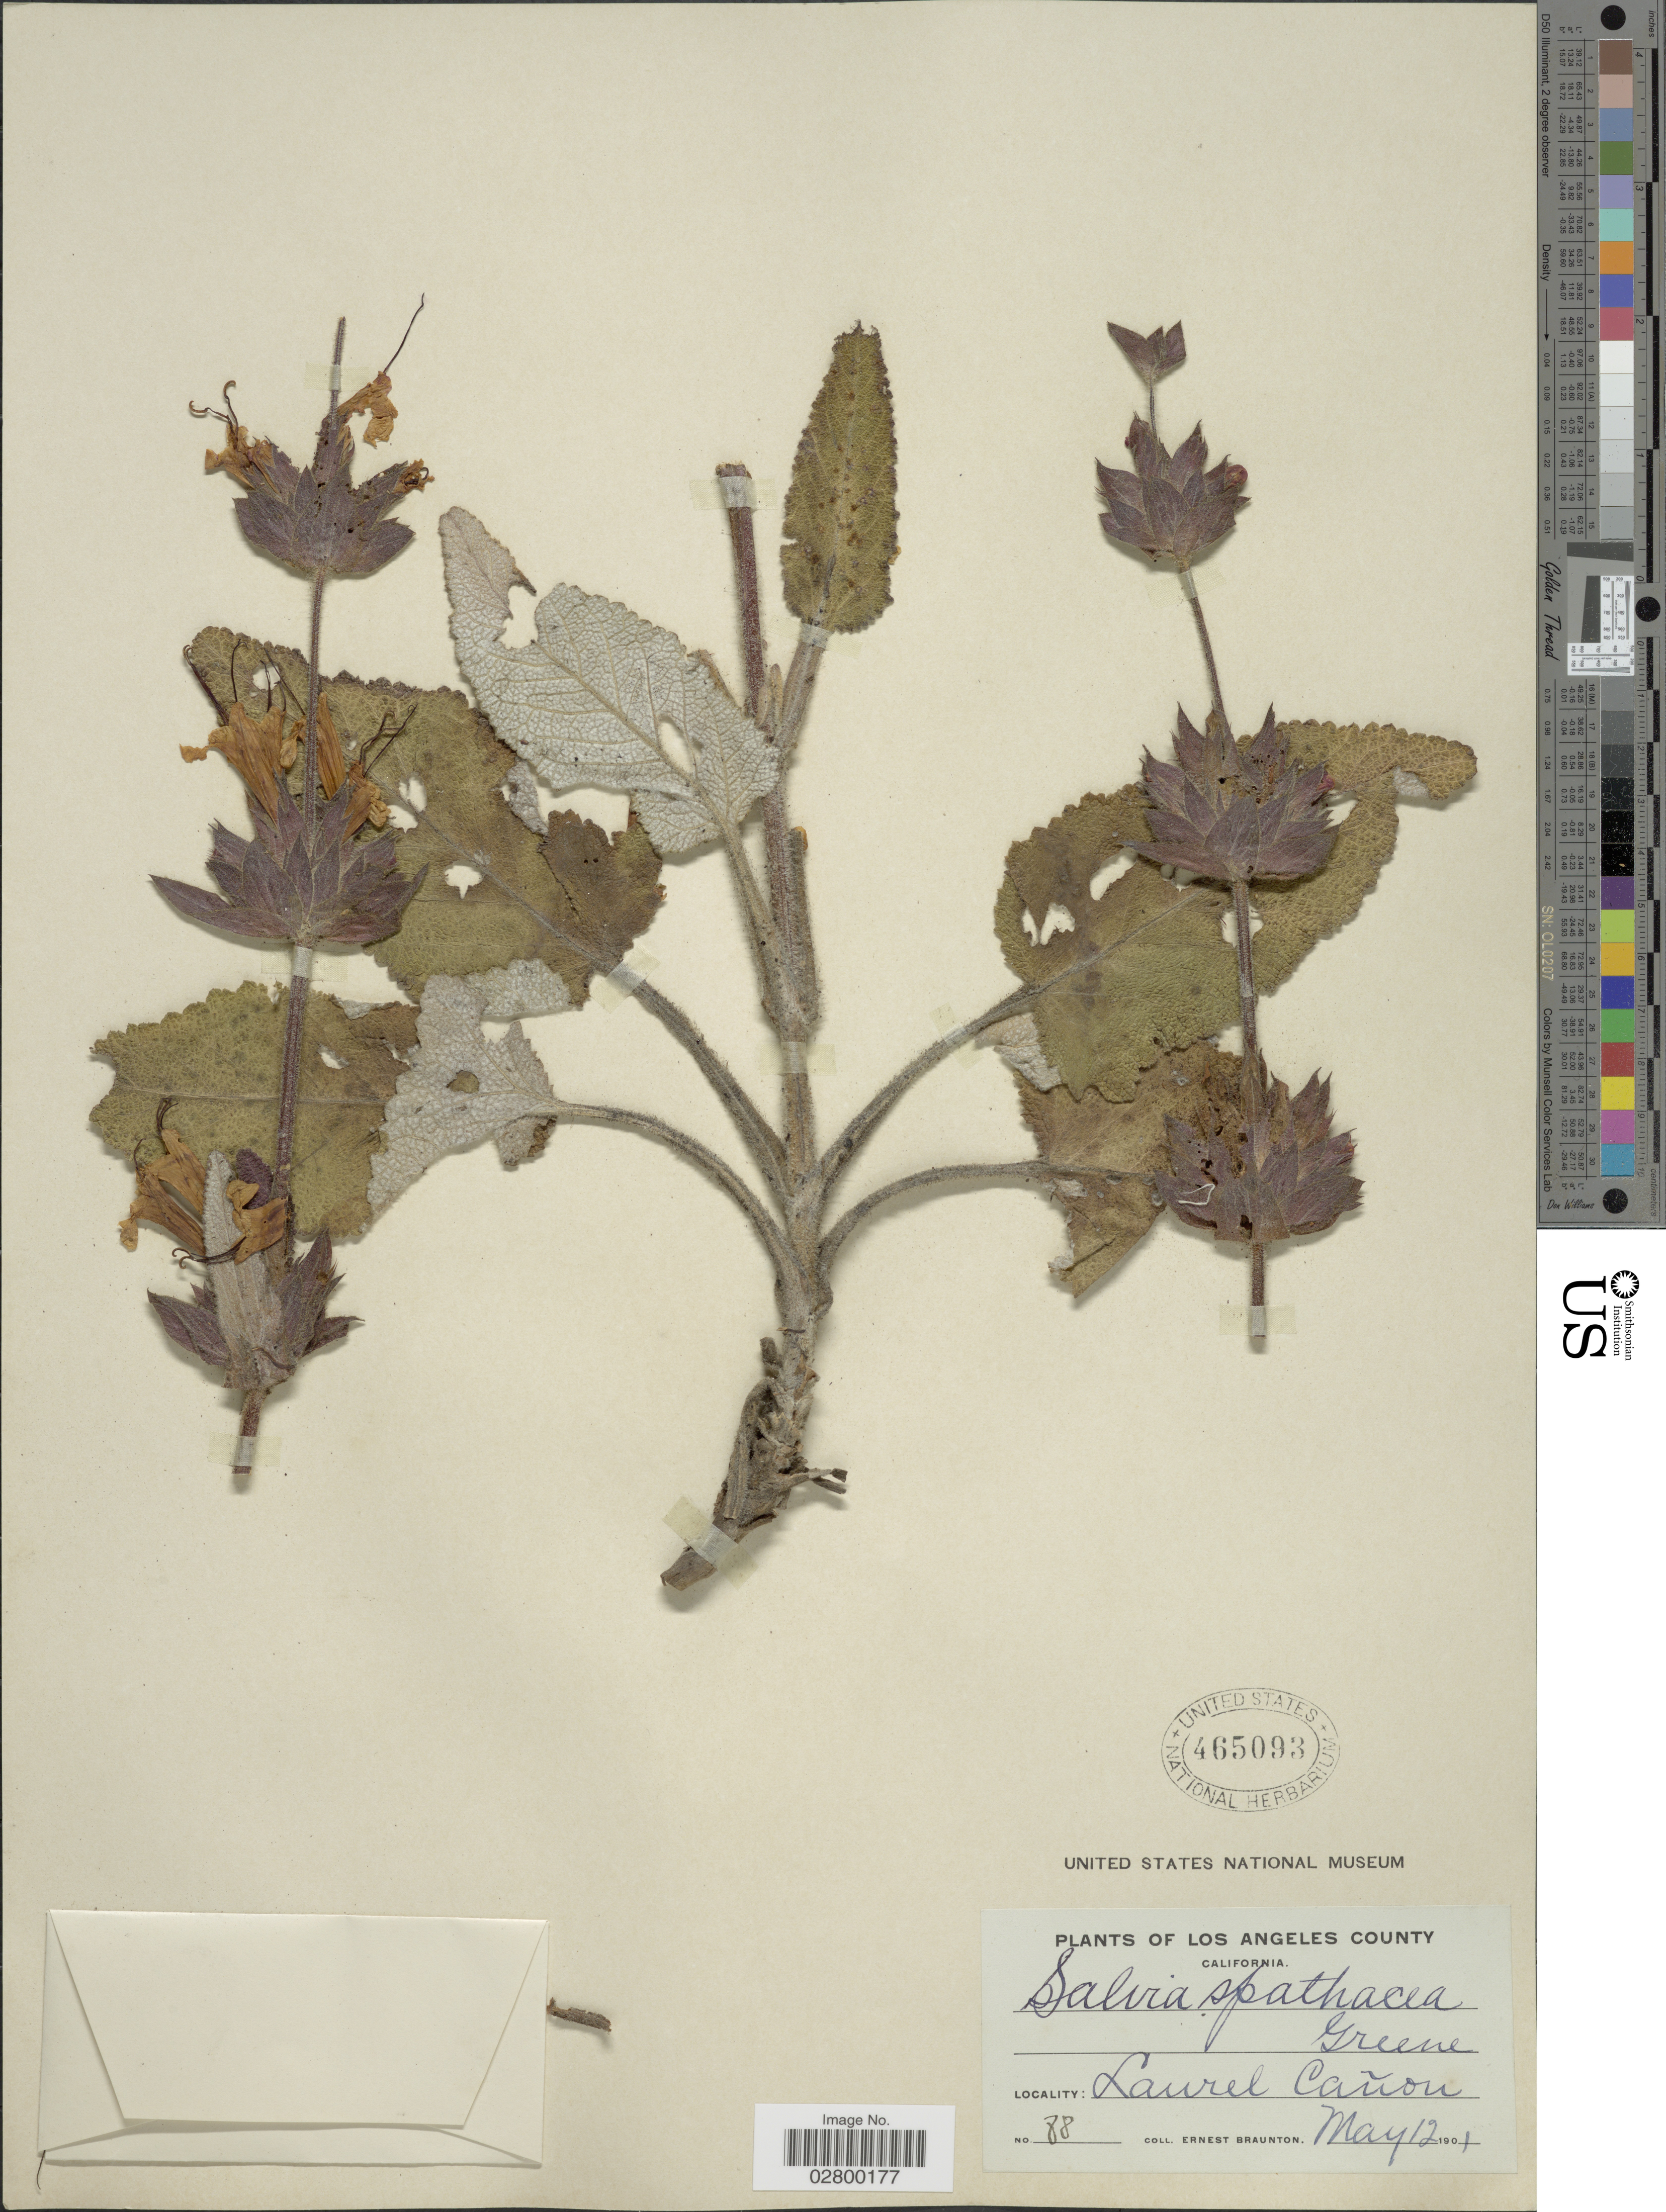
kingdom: Plantae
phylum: Tracheophyta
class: Magnoliopsida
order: Lamiales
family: Lamiaceae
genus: Salvia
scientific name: Salvia spathacea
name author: Greene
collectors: E. Braunton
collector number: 88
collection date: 1901-05-12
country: United States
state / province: California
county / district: Los Angeles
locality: Los Angeles County, Laurel Cañon.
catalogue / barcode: US 465093